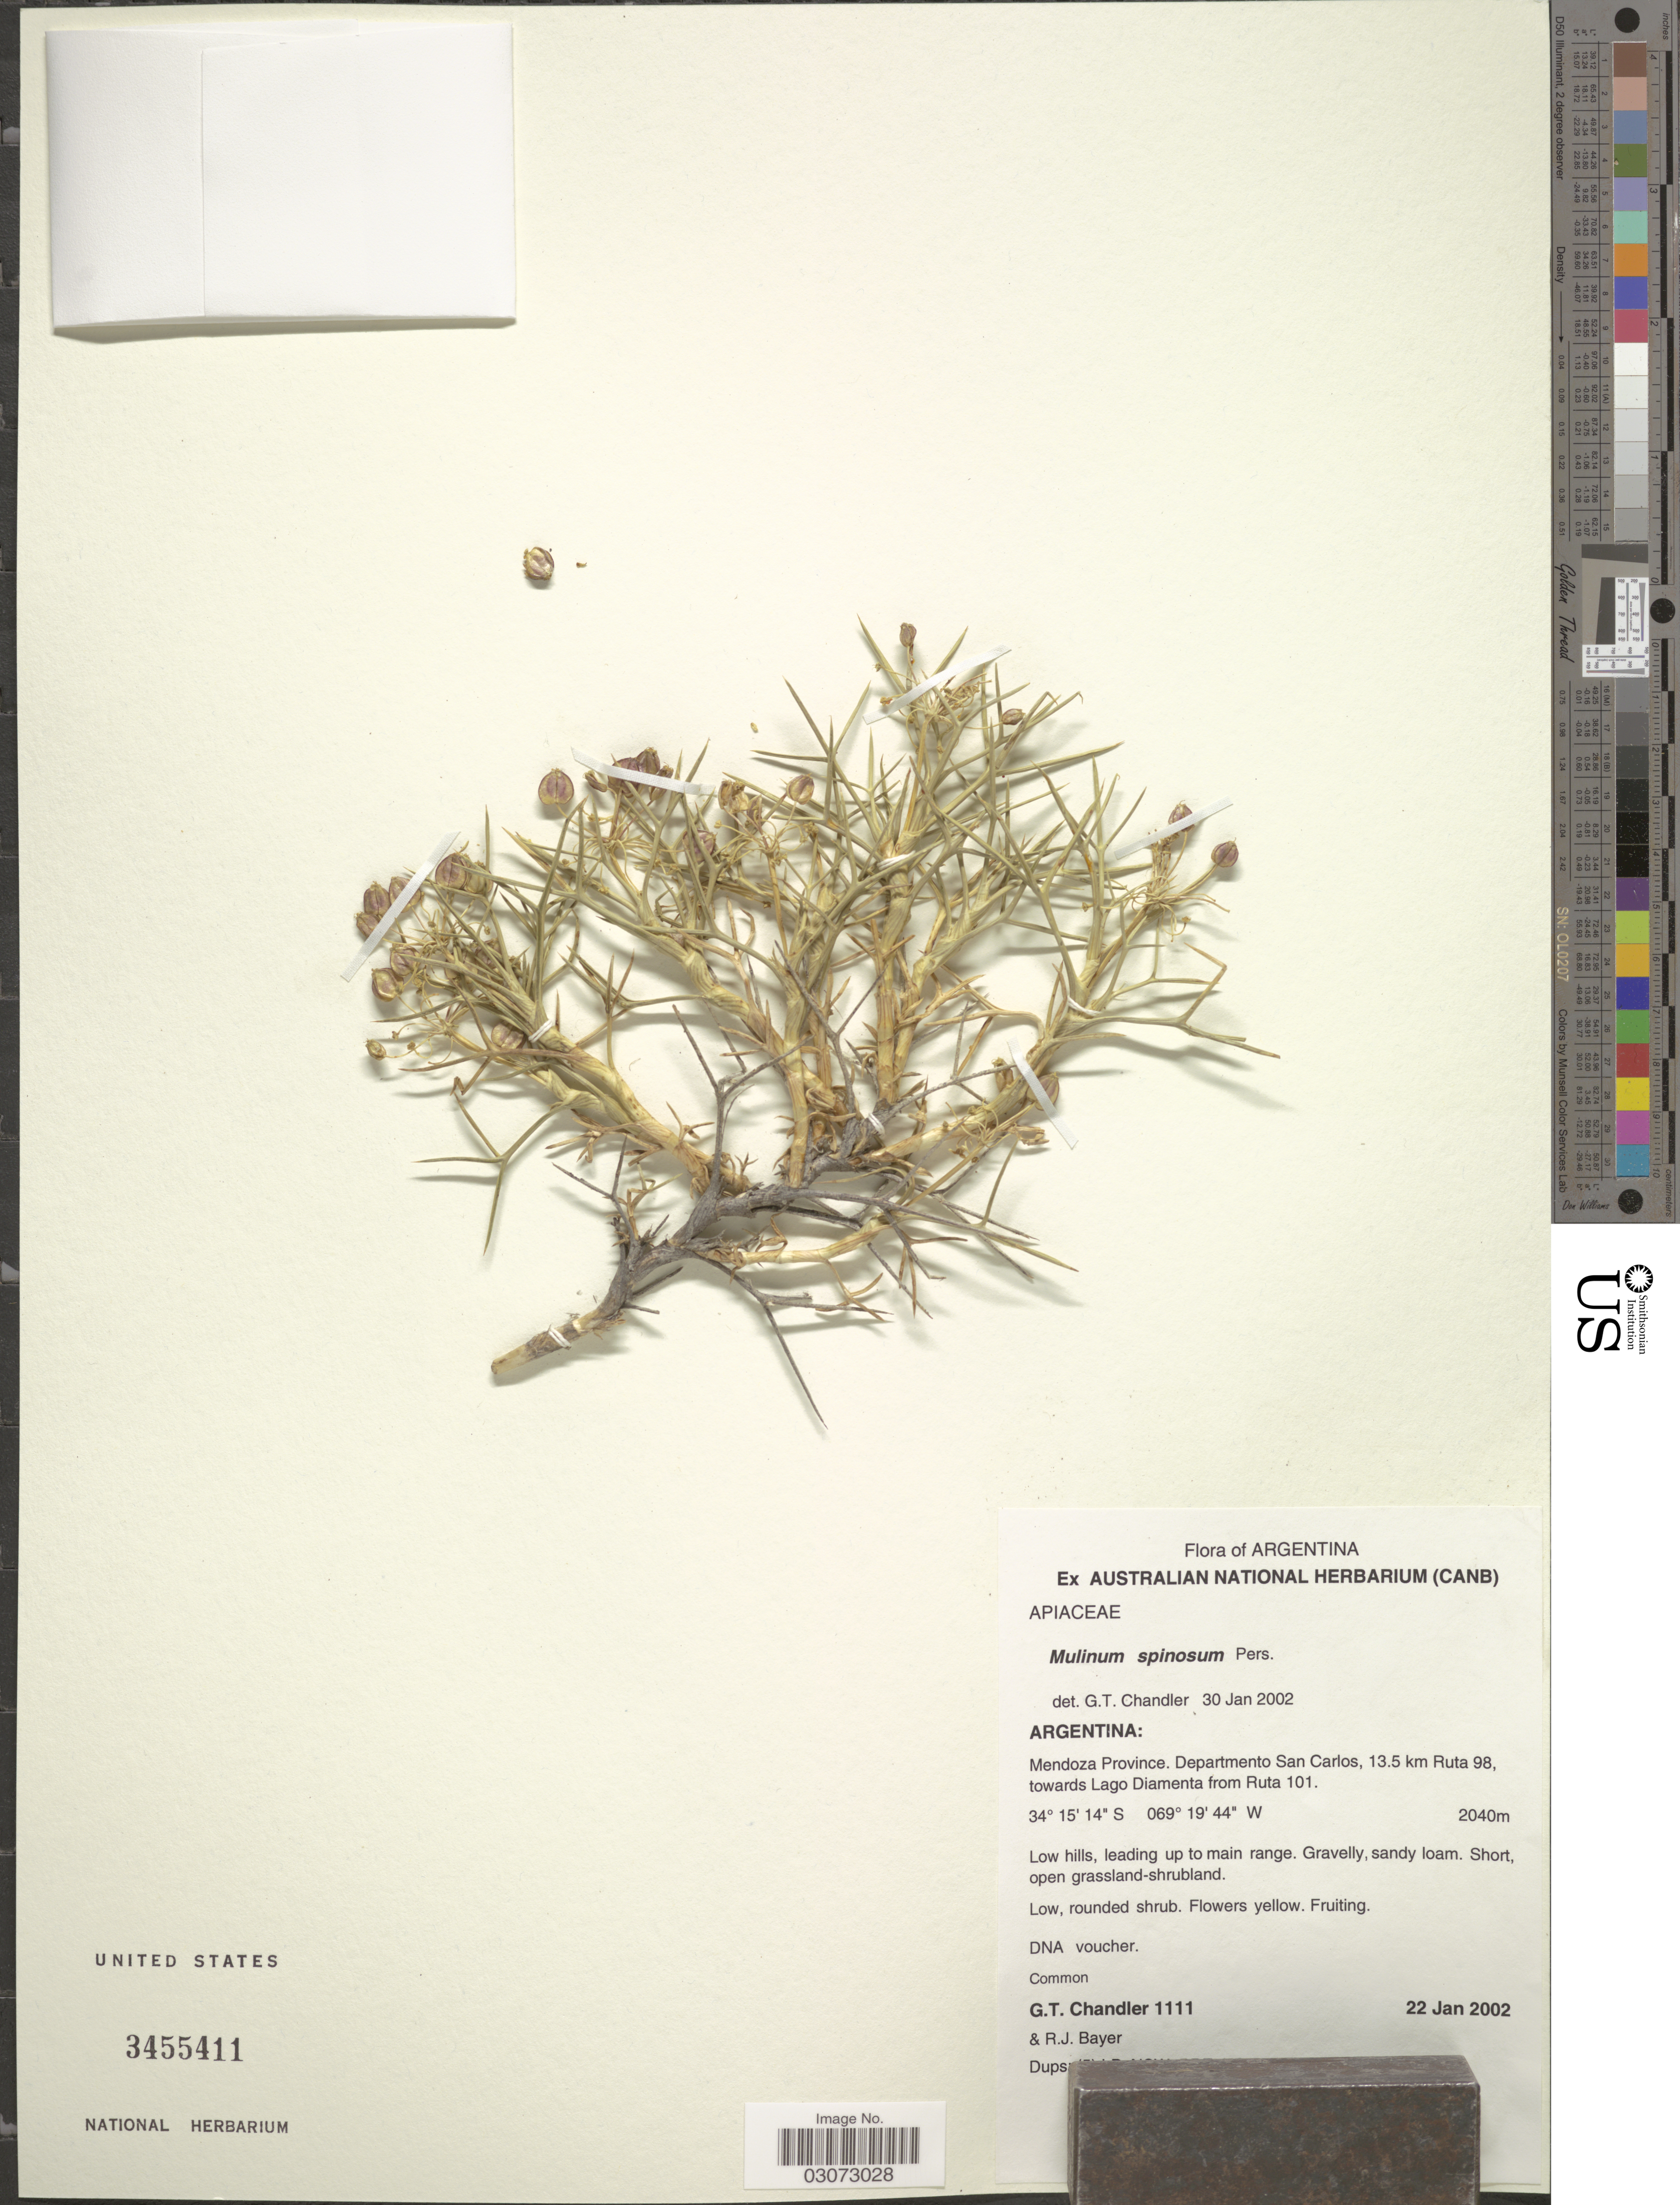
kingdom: Plantae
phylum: Tracheophyta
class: Magnoliopsida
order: Apiales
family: Apiaceae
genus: Mulinum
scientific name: Mulinum spinosum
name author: Pers.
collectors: G. Chandler & R. Bayer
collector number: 1111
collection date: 2002-01-22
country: Argentina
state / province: Mendoza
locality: Mendoza Province. Departmento San Carlos, 13.5 km Ruta 98, towards Lago Diamenta from Ruta 101.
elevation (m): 2040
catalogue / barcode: US 3455411